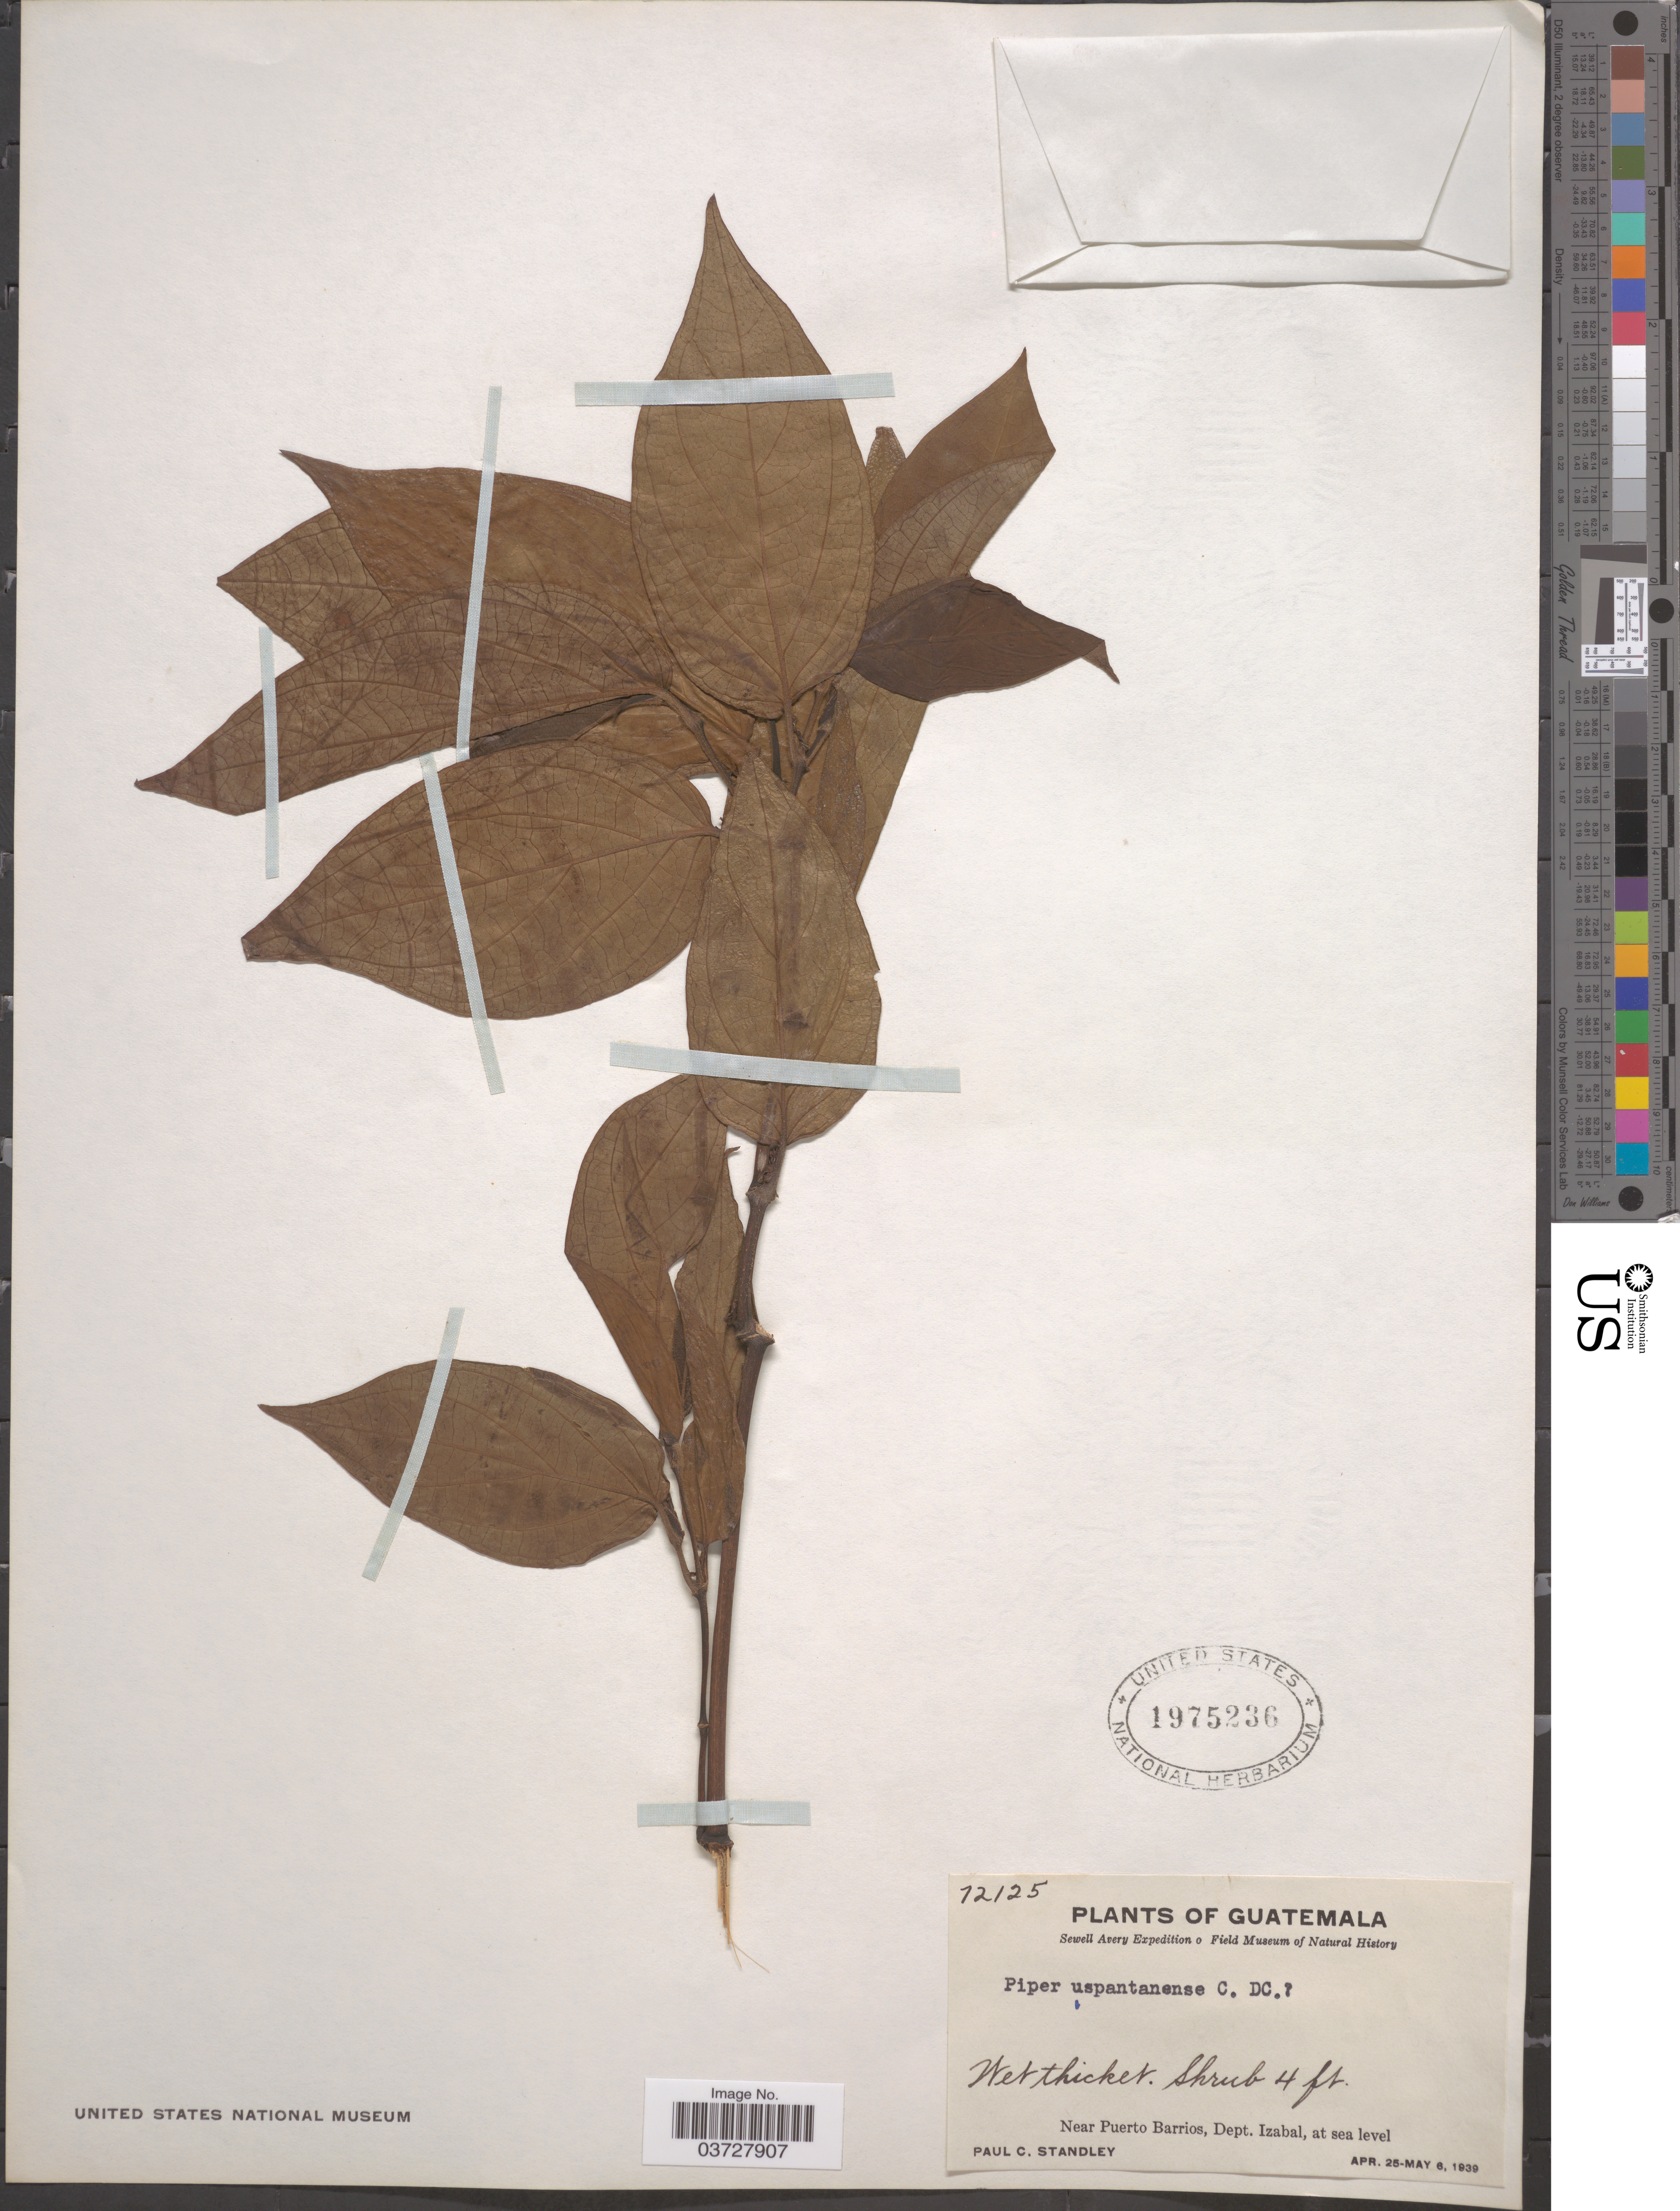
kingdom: Plantae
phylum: Tracheophyta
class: Magnoliopsida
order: Piperales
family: Piperaceae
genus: Piper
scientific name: Piper uspantanense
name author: C. DC.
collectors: P. C. Standley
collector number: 72125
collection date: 1939-04-25/1939-05-06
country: Guatemala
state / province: Izabal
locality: Near Puerto Barrios, Dept. Izabal.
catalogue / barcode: US 1975236